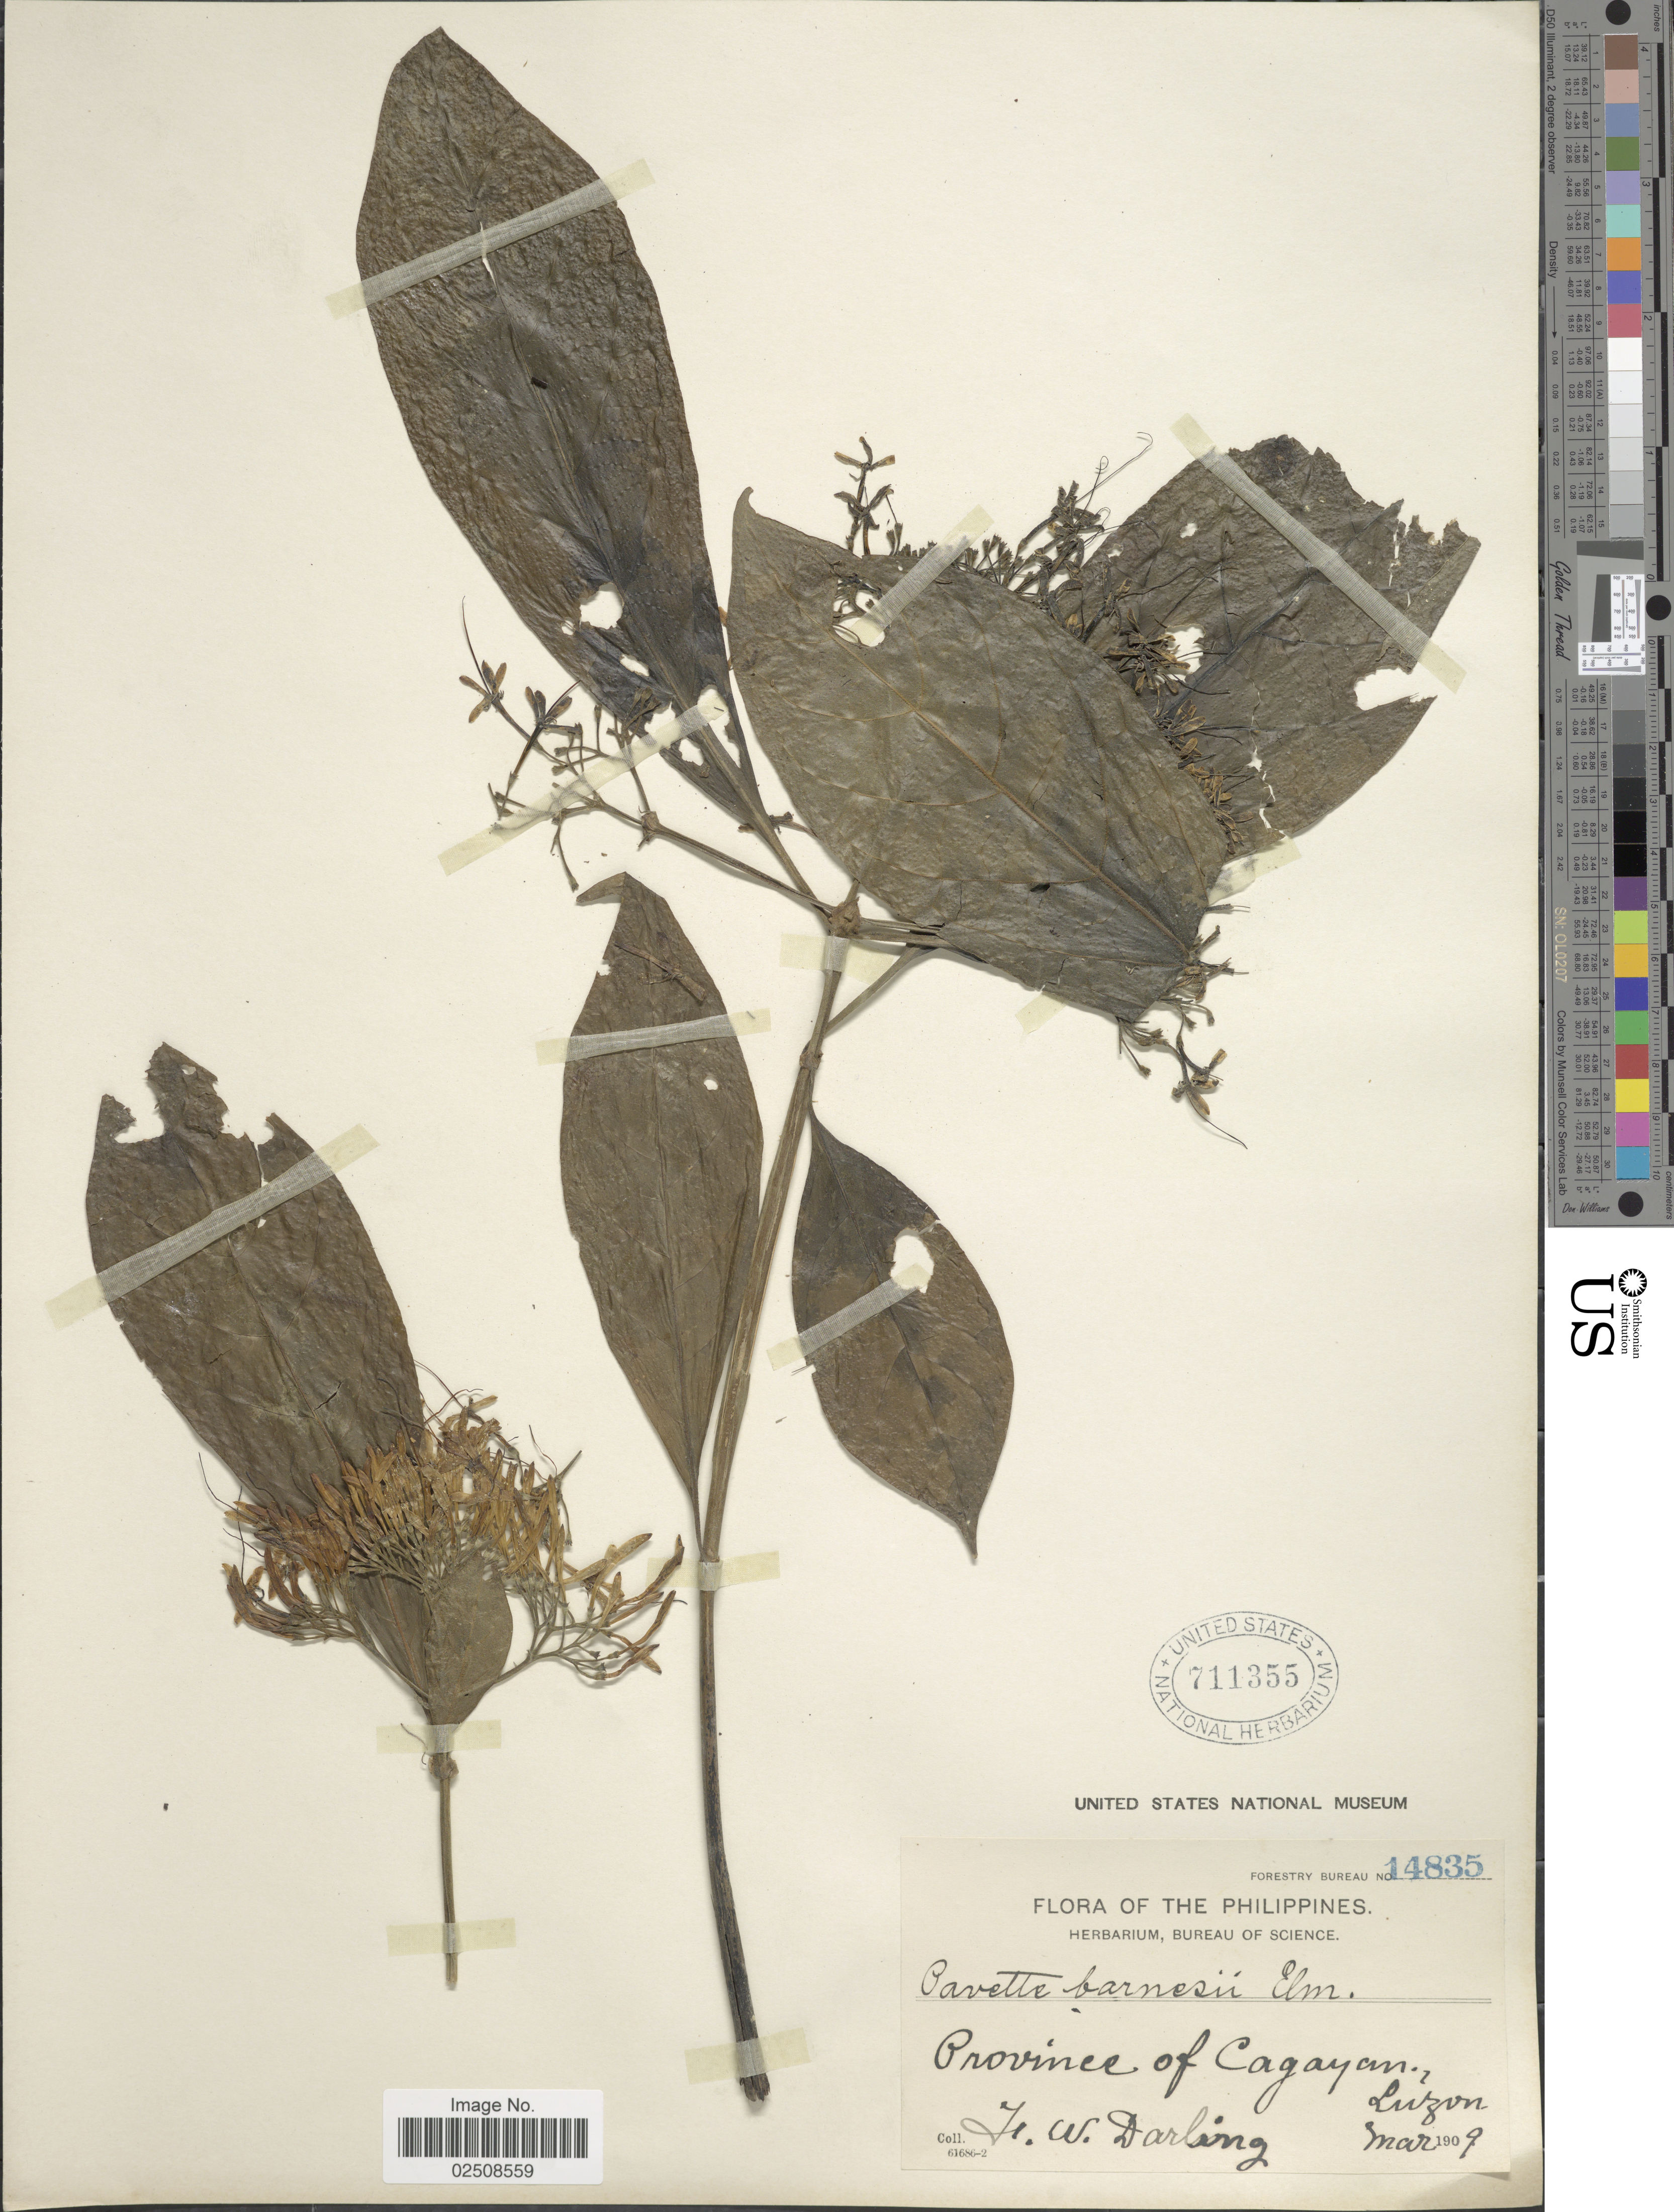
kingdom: Plantae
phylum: Tracheophyta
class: Magnoliopsida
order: Gentianales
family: Rubiaceae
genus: Pavetta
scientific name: Pavetta indica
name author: L.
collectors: F. Darling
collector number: Forestry Bureau 14835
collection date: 1909-03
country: Philippines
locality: Province of Cagayan, Luzon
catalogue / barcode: US 711355